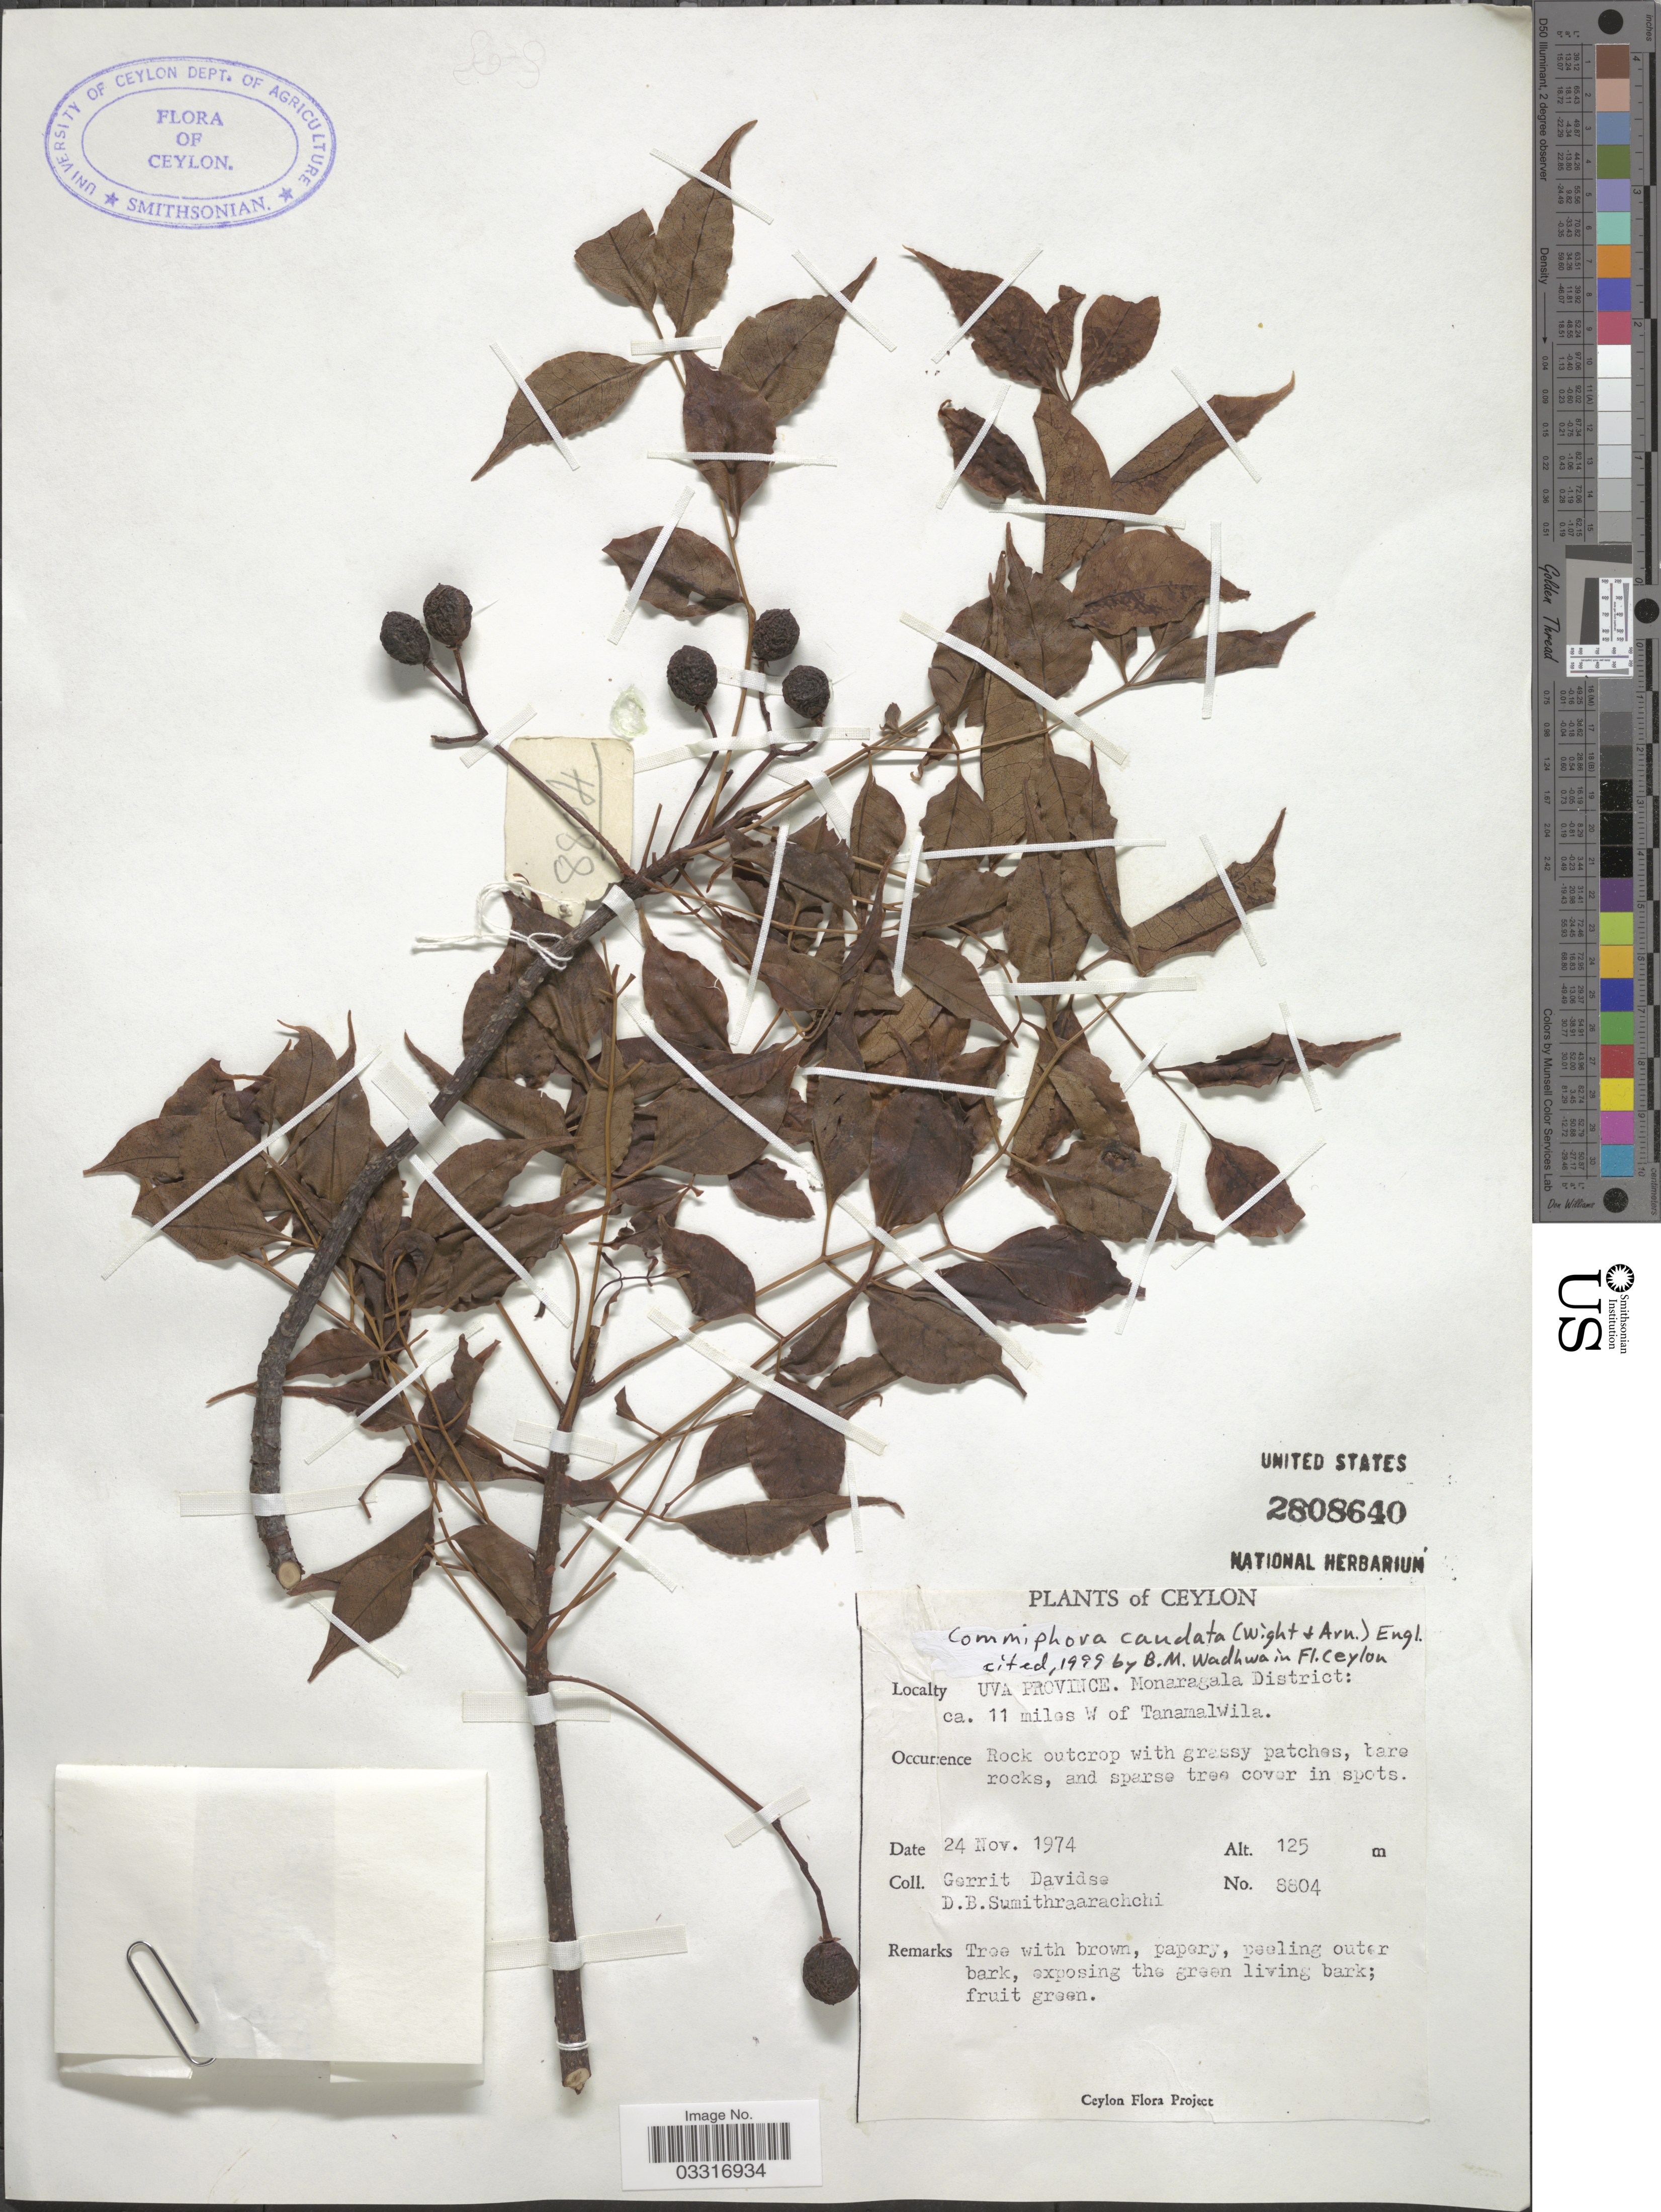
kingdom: Plantae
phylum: Tracheophyta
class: Magnoliopsida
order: Sapindales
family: Burseraceae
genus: Commiphora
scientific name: Commiphora caudata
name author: Engl.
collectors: G. Davidse & D. B. Sumithraarachchi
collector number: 8804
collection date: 1974-11-24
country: Sri Lanka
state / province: Uva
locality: Ceylon, Monaragala District: ca. 11 miles W of Tanamalwila.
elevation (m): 125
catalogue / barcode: US 2808640